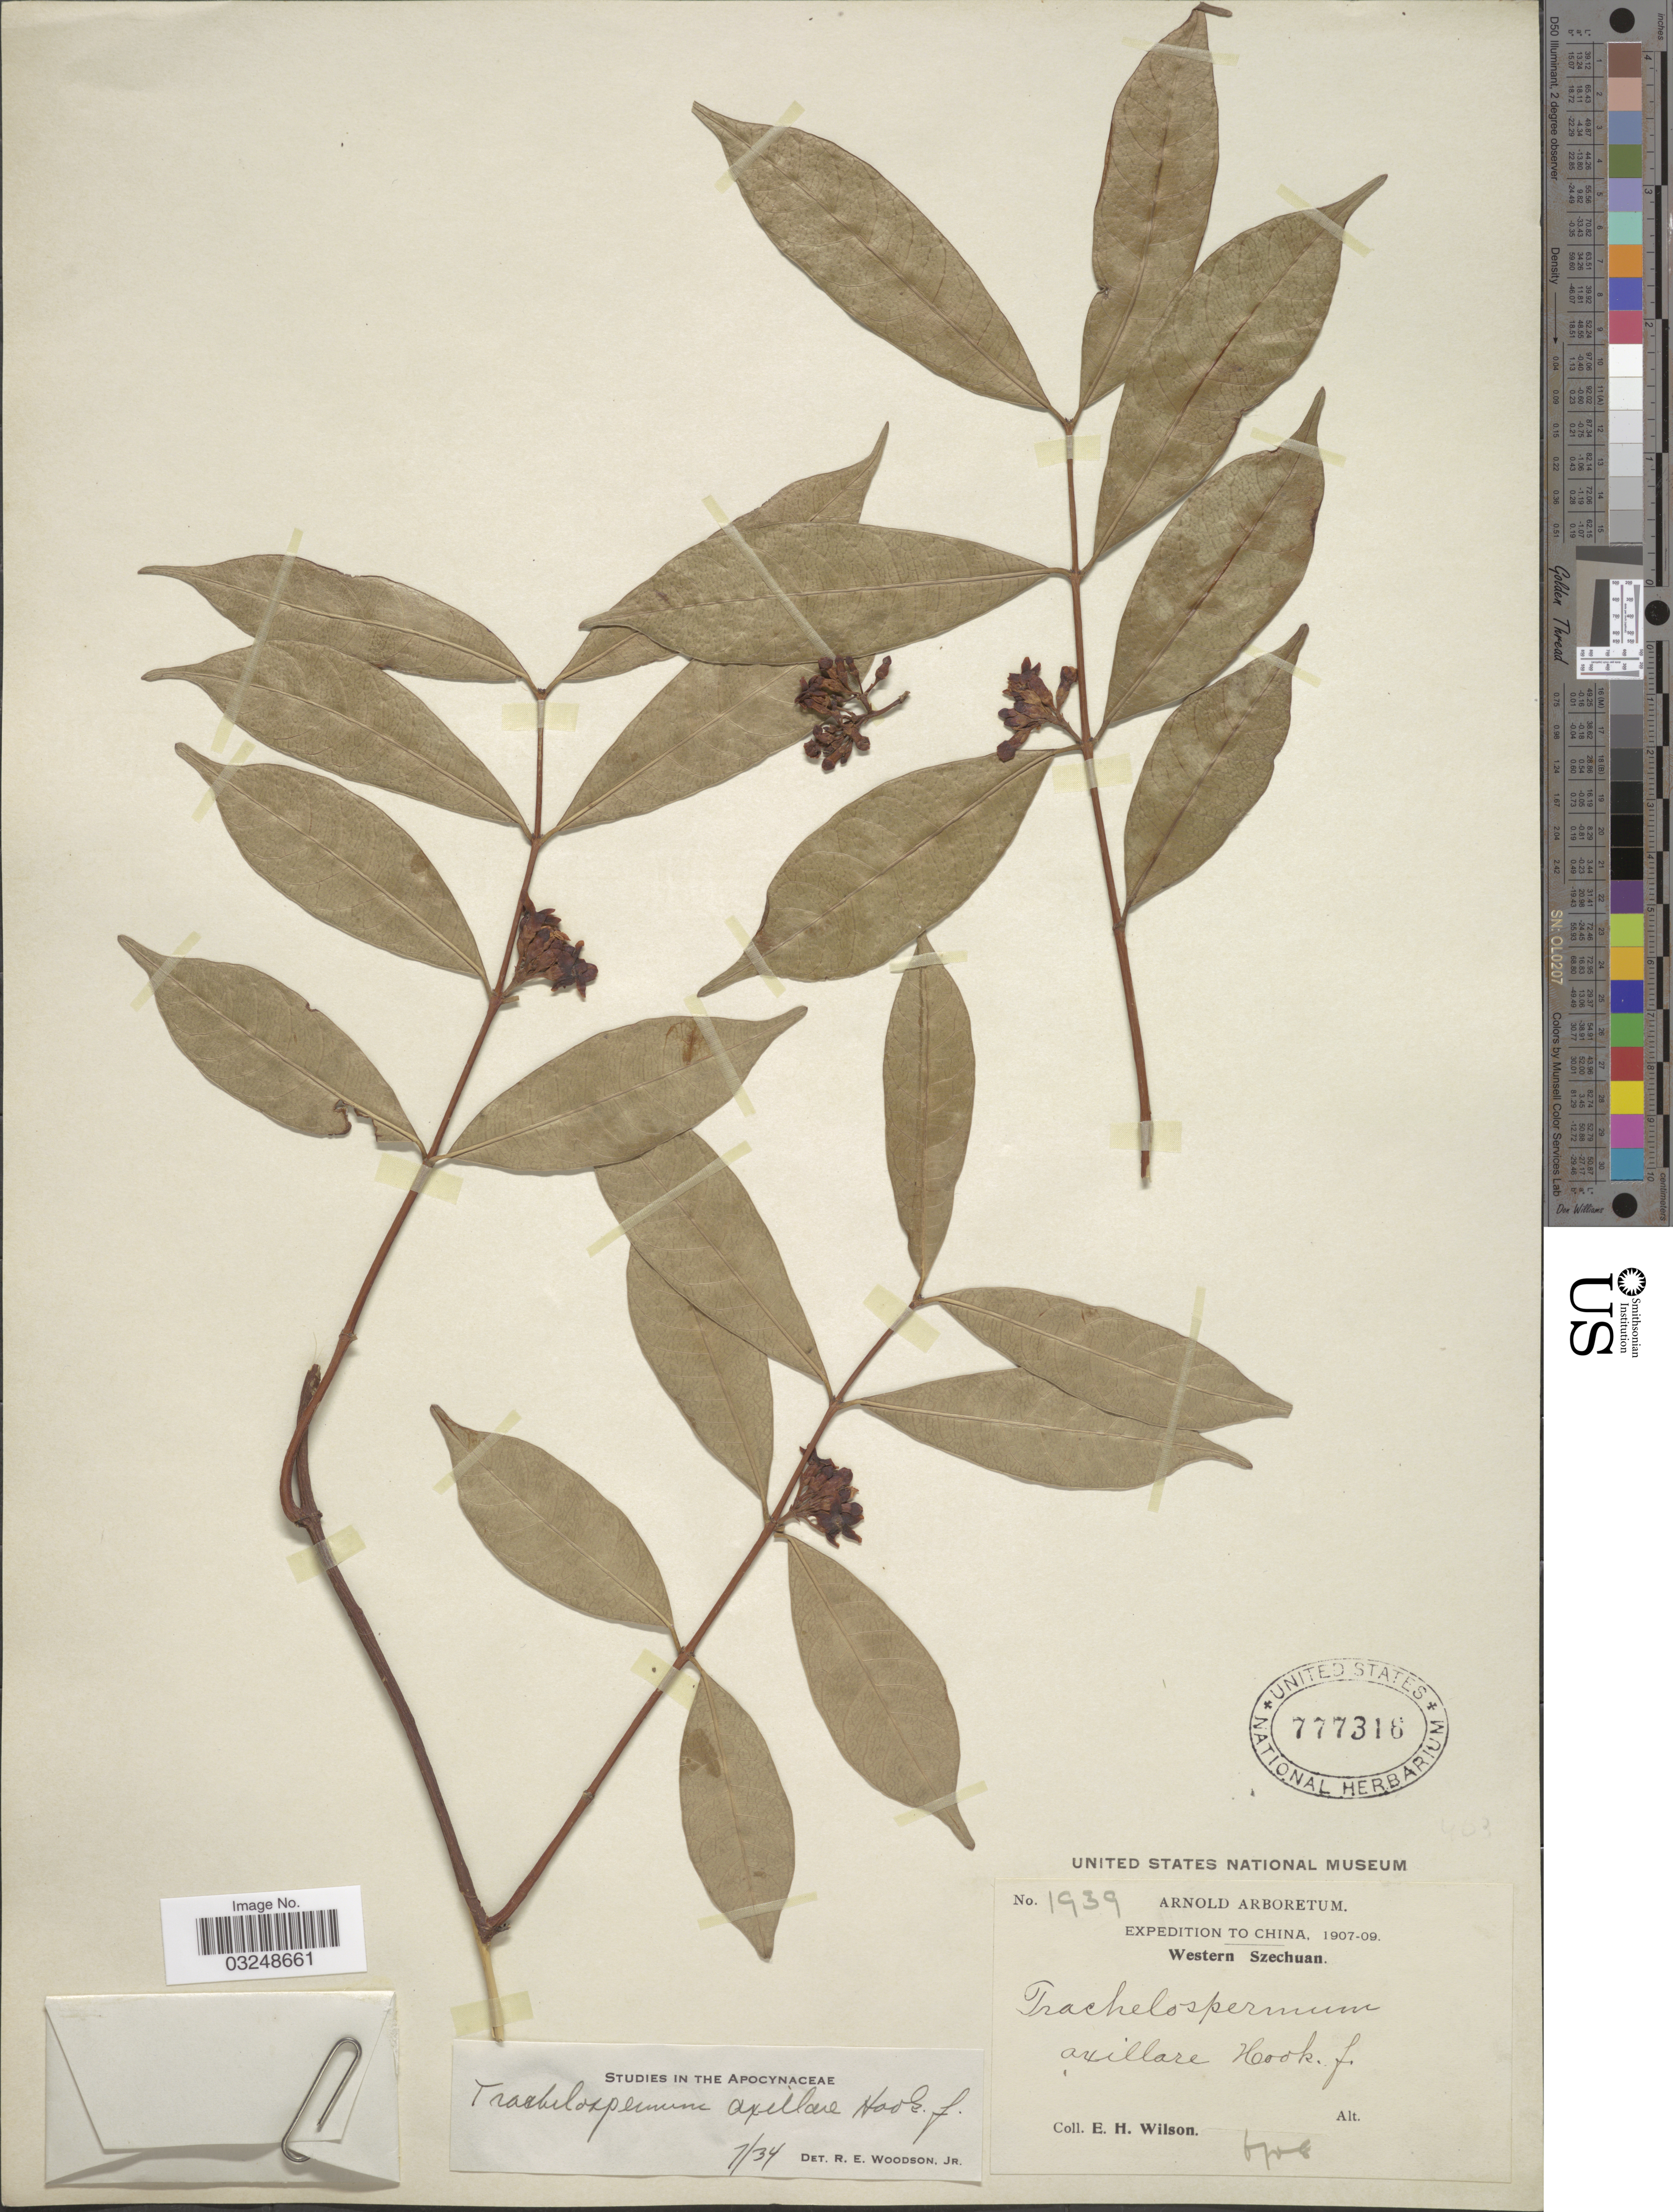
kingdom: Plantae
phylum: Tracheophyta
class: Magnoliopsida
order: Gentianales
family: Apocynaceae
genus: Trachelospermum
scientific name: Trachelospermum axillare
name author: Hook. f.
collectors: E. Wilson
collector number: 1939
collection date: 1908-06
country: China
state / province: Sichuan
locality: Western Szechuan.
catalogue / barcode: US 777316